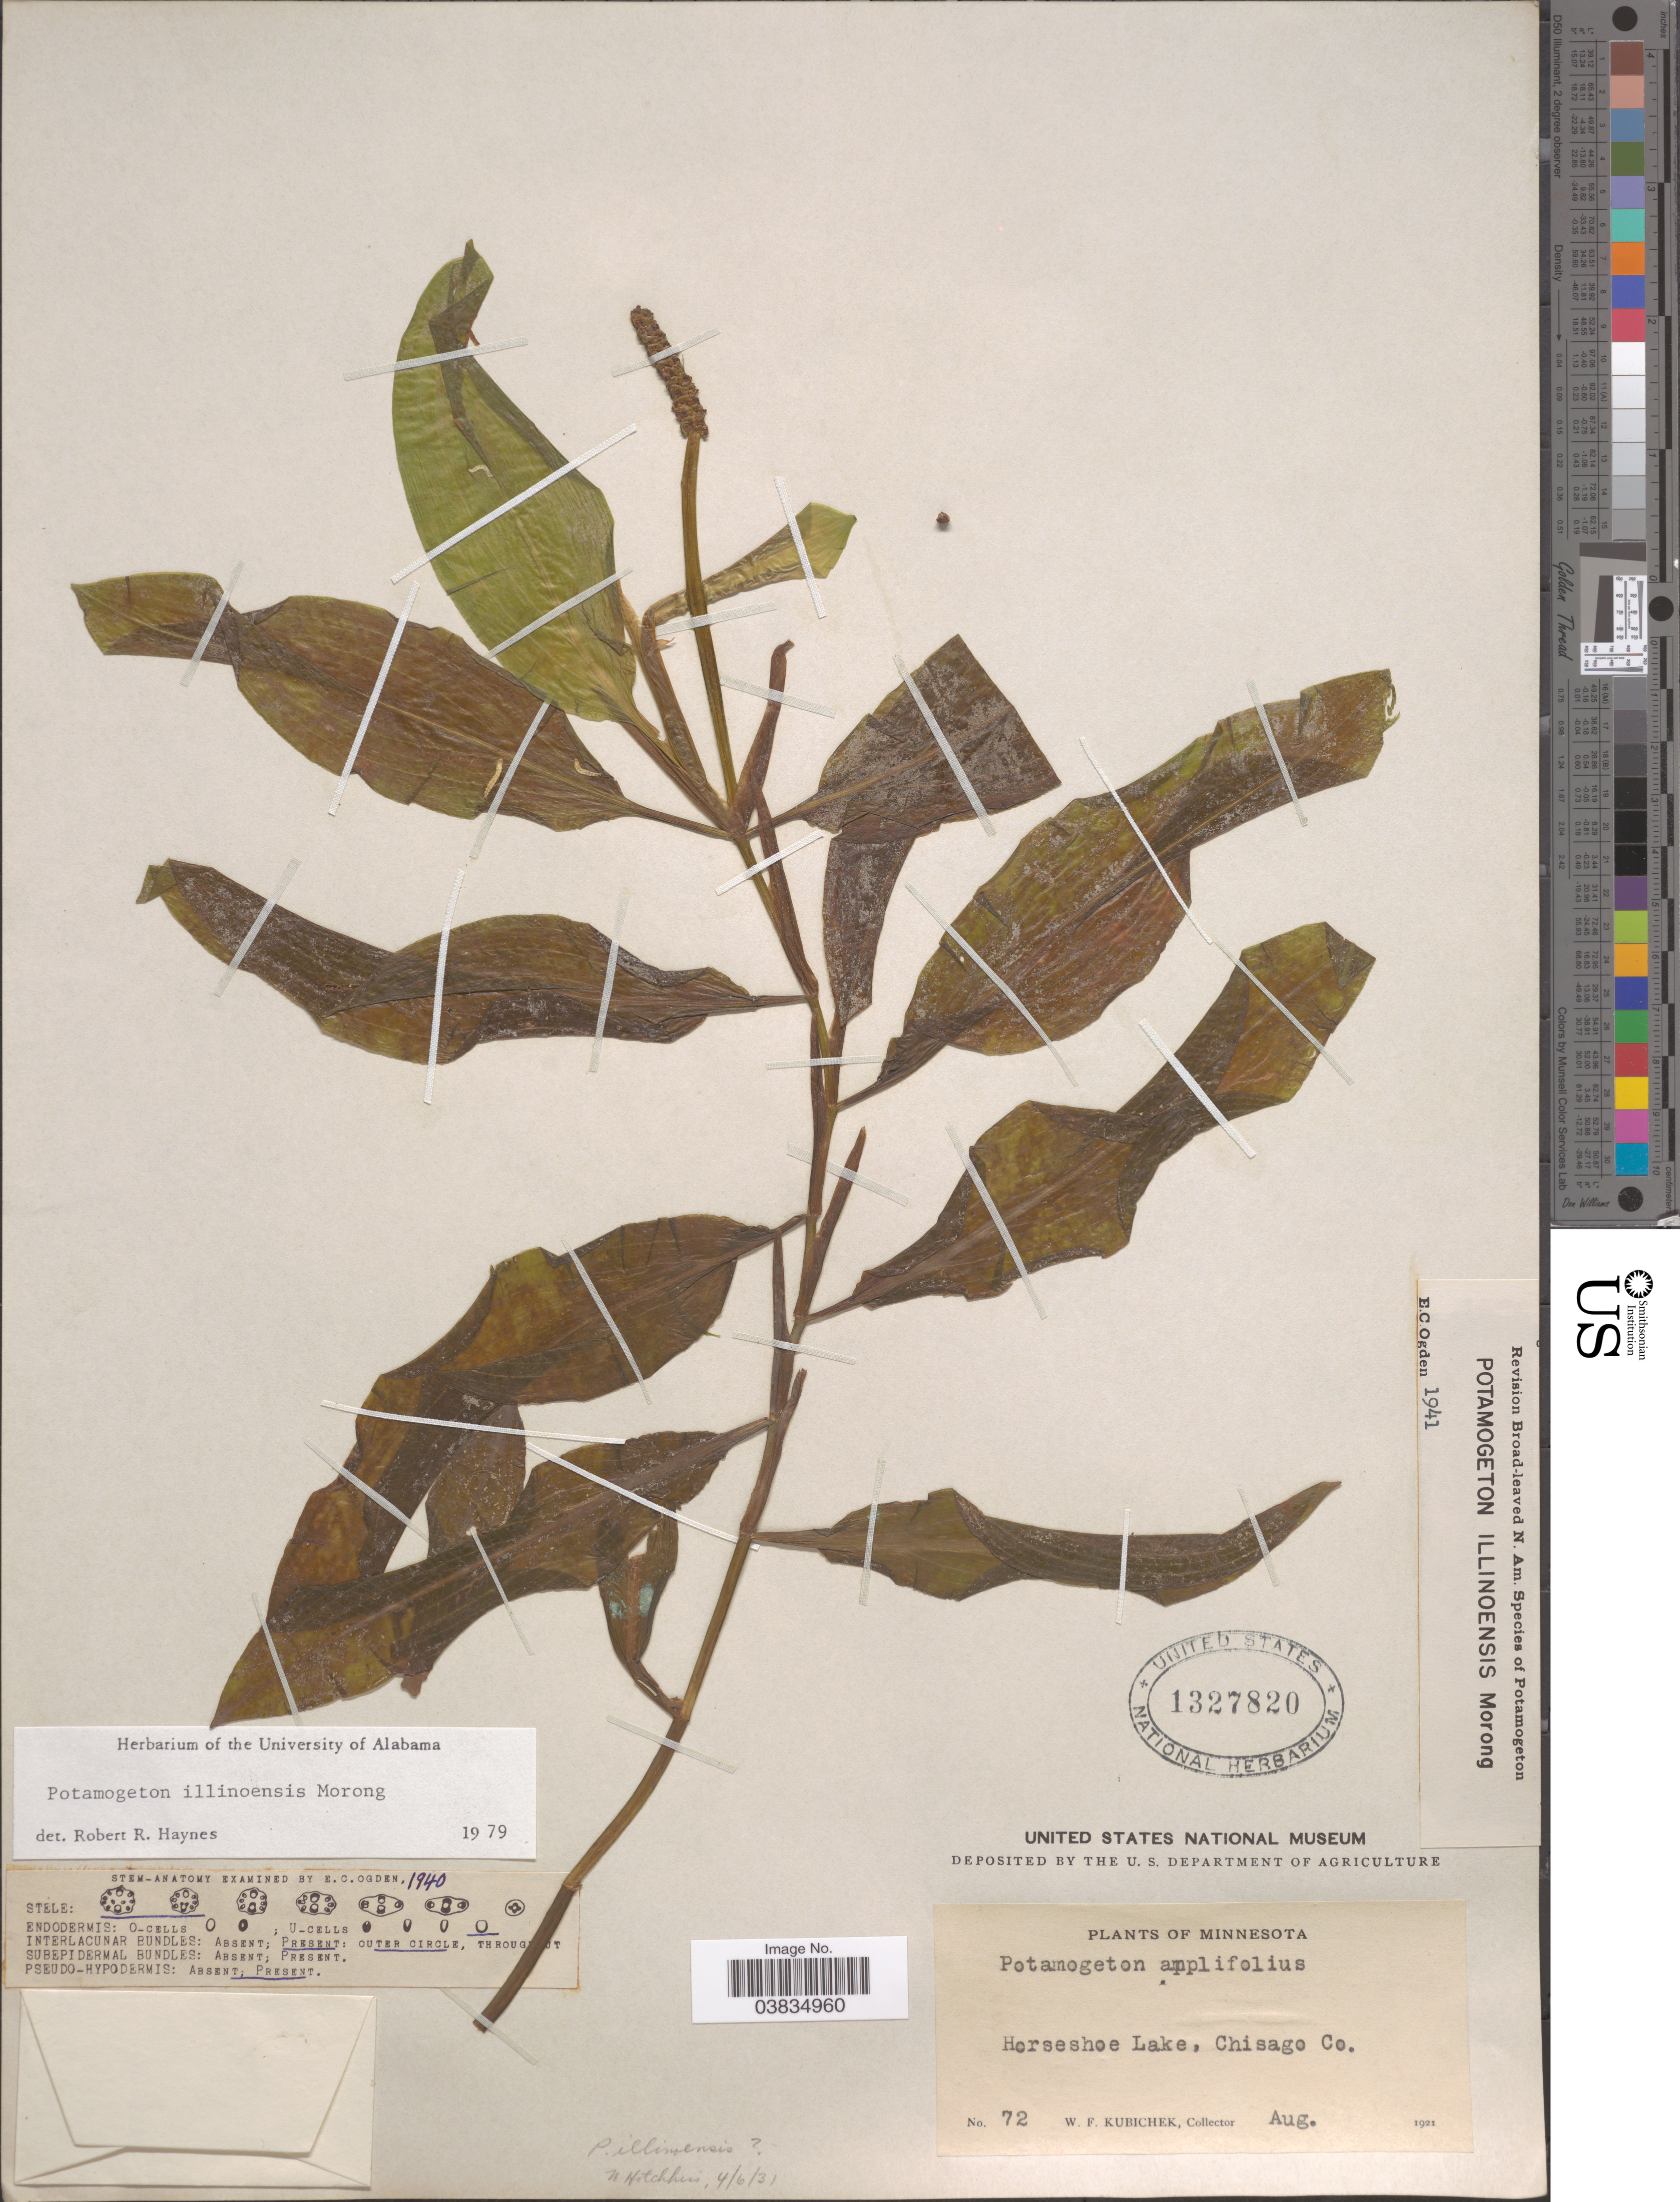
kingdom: Plantae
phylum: Tracheophyta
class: Liliopsida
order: Alismatales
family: Potamogetonaceae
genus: Potamogeton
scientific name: Potamogeton illinoensis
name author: Morong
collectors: W. Kubichek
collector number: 72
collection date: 1921-08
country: United States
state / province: Minnesota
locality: Horseshoe Lake, Chisago Co.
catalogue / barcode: US 1327820